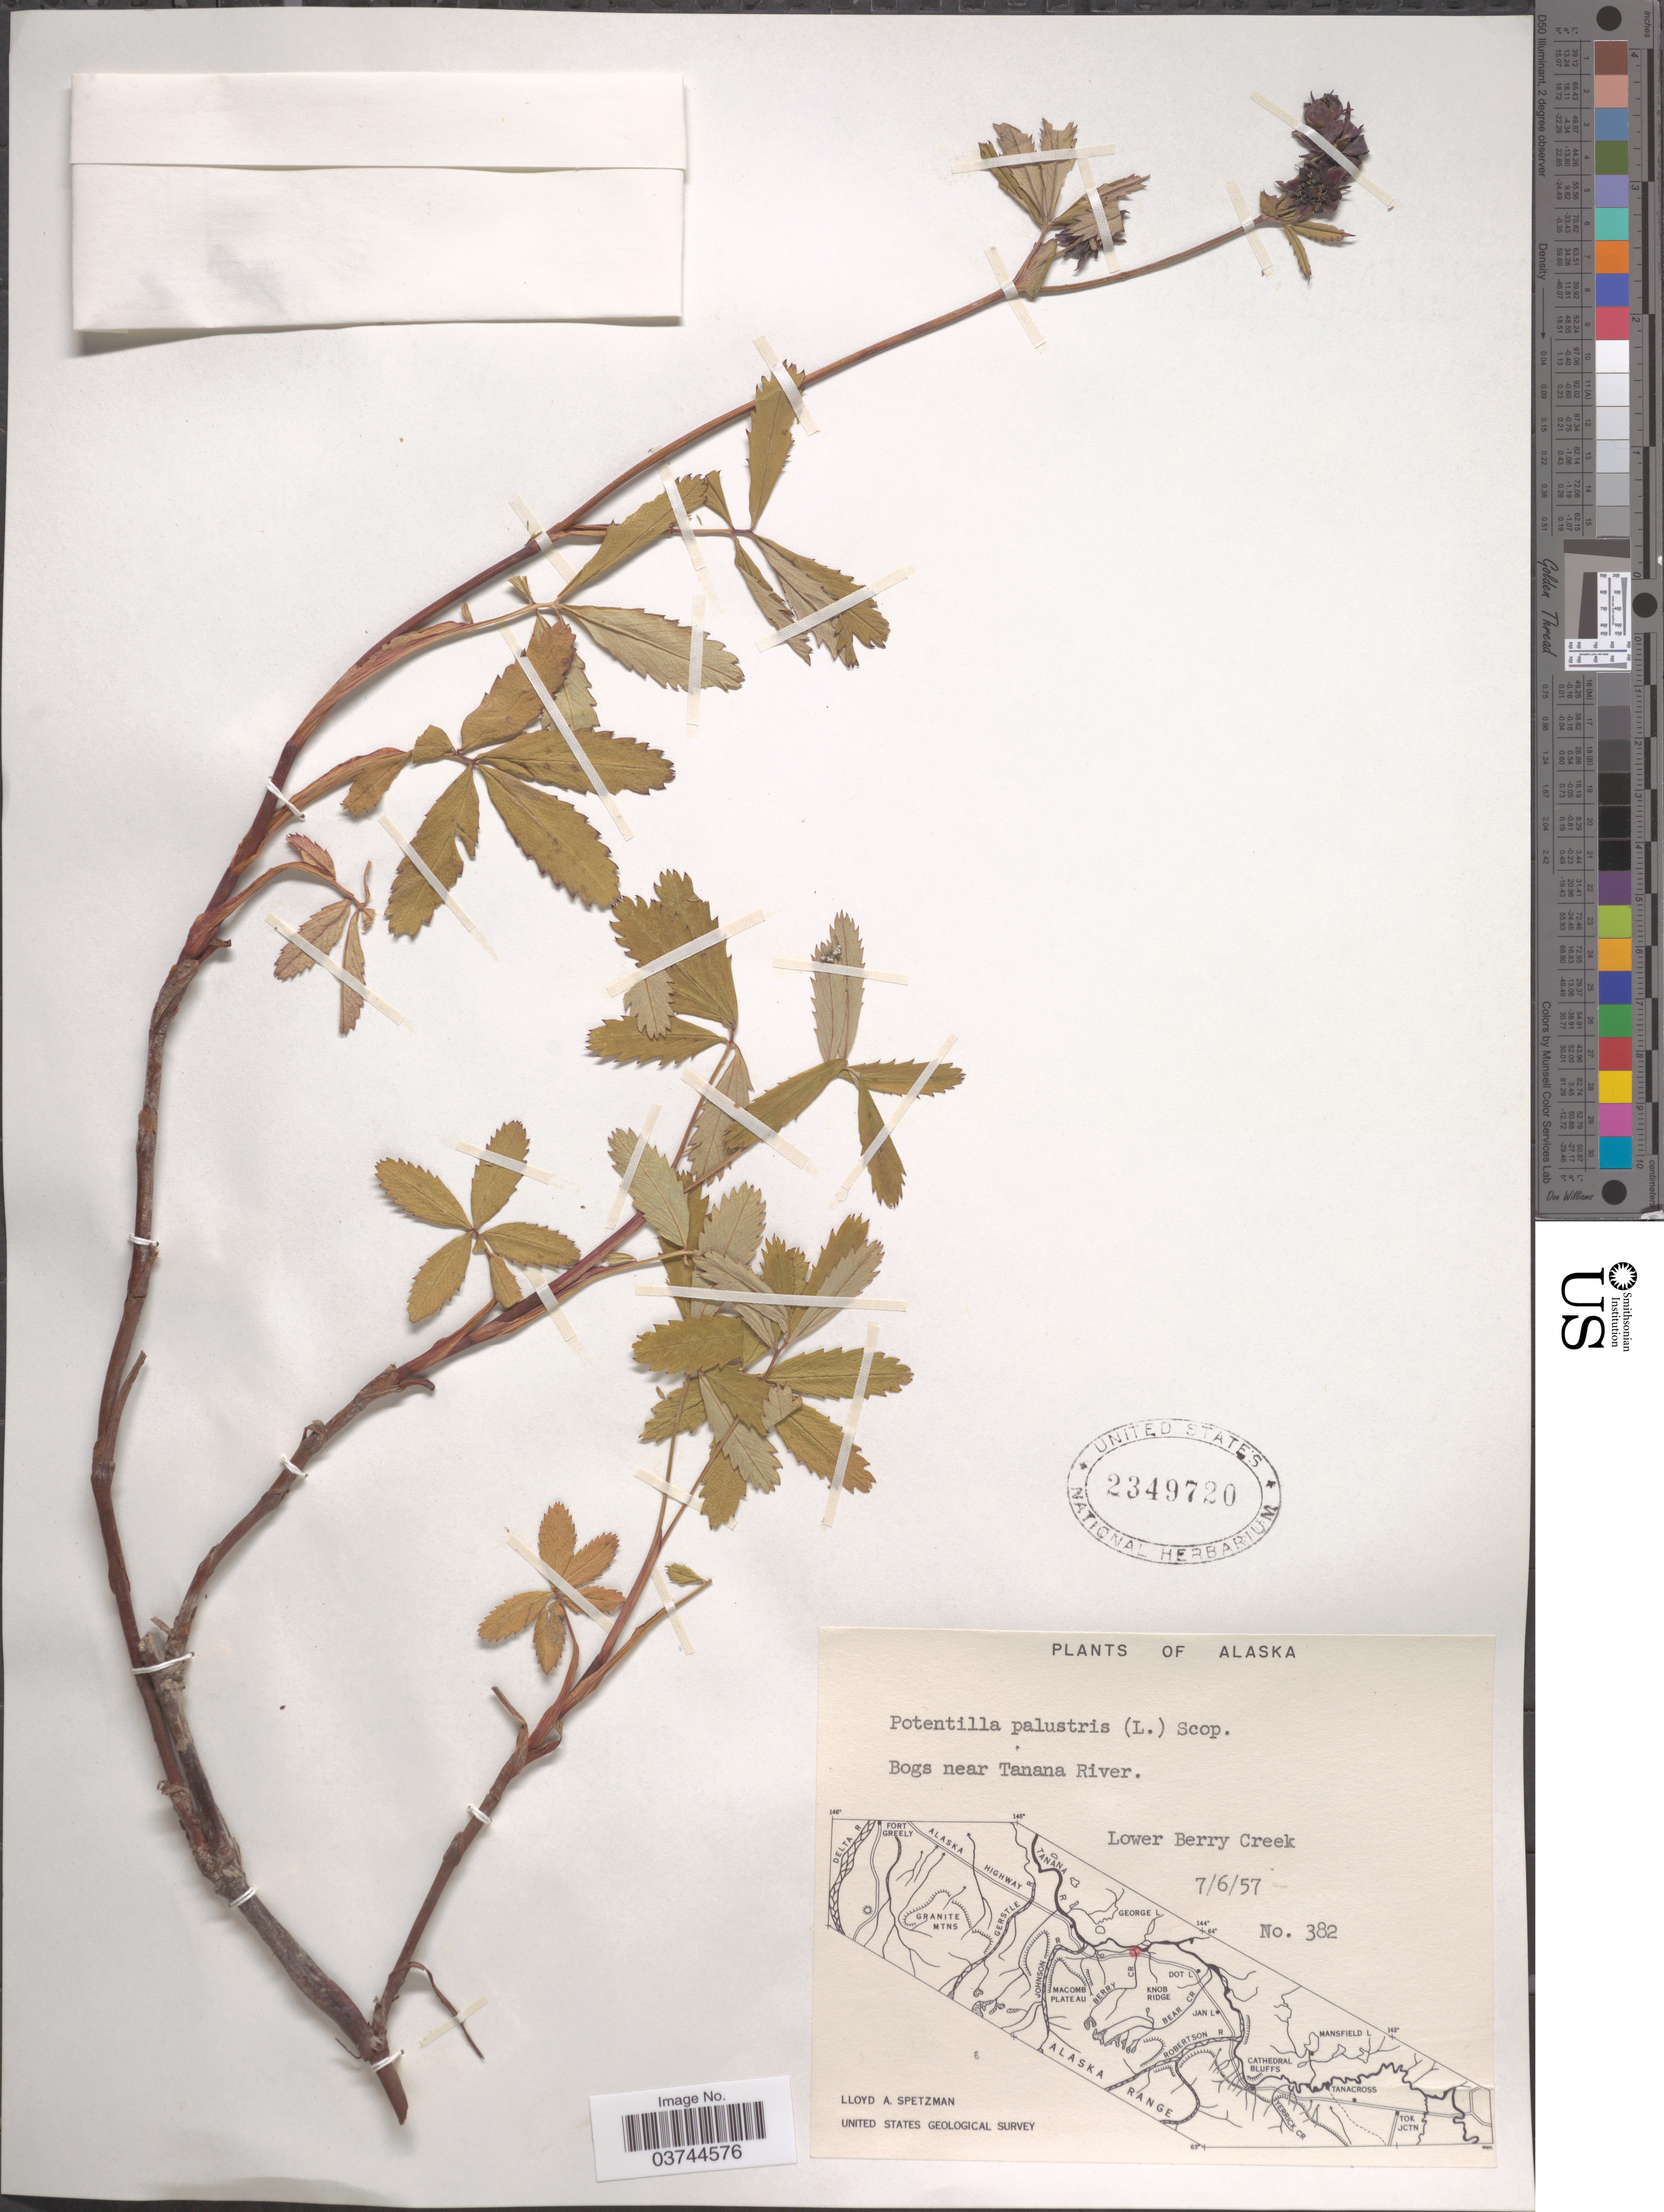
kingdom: Plantae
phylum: Tracheophyta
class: Magnoliopsida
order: Rosales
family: Rosaceae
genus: Comarum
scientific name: Comarum palustre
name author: L.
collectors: L. Spetzman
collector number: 382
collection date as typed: Transcribed d/m/y: 6/7/57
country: United States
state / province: Alaska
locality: Near Tanana Creek. Lower Berry Creek.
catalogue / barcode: US 2349720